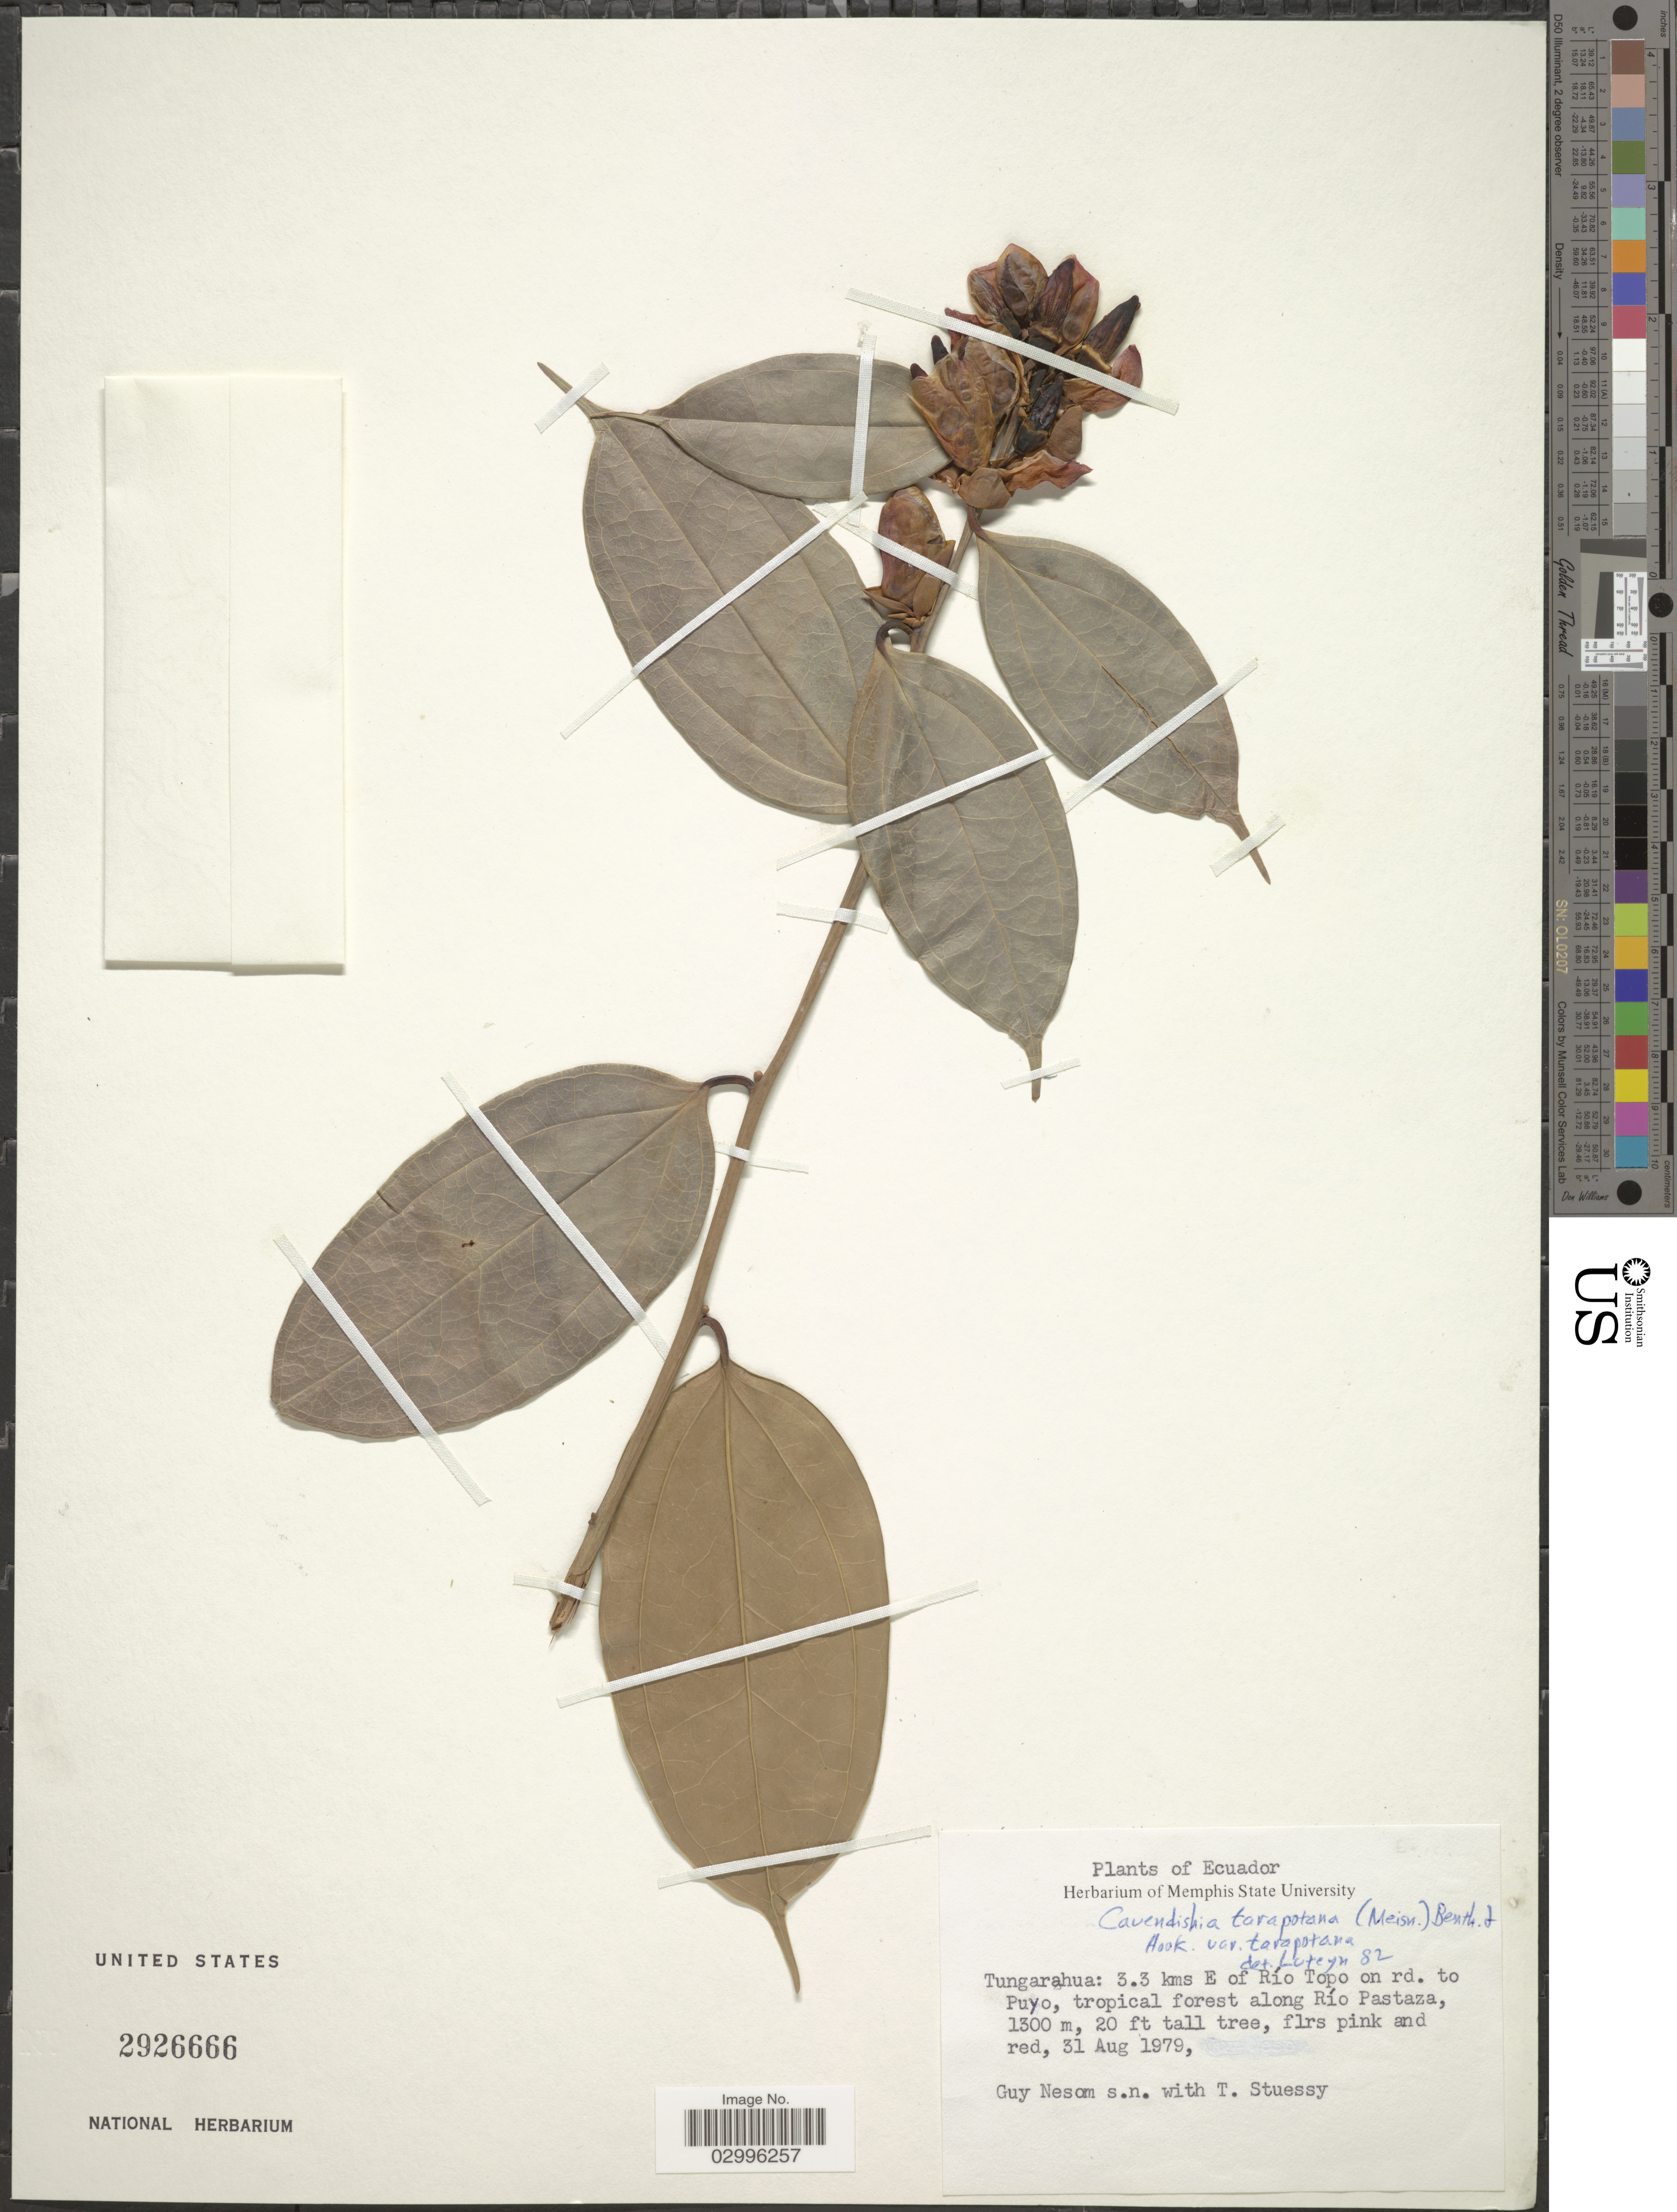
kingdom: Plantae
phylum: Tracheophyta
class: Magnoliopsida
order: Ericales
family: Ericaceae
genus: Cavendishia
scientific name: Cavendishia tarapotana var. tarapotana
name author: (Meisn.) Benth. & Hook.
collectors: G. Nesom & T. Stuessy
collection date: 1979-08-31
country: Ecuador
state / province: Tungurahua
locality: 3.3 kms E of Río Topo on rd. to Puyo, tropical forest along Río Pastaza.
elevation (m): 1300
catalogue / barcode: US 2926666